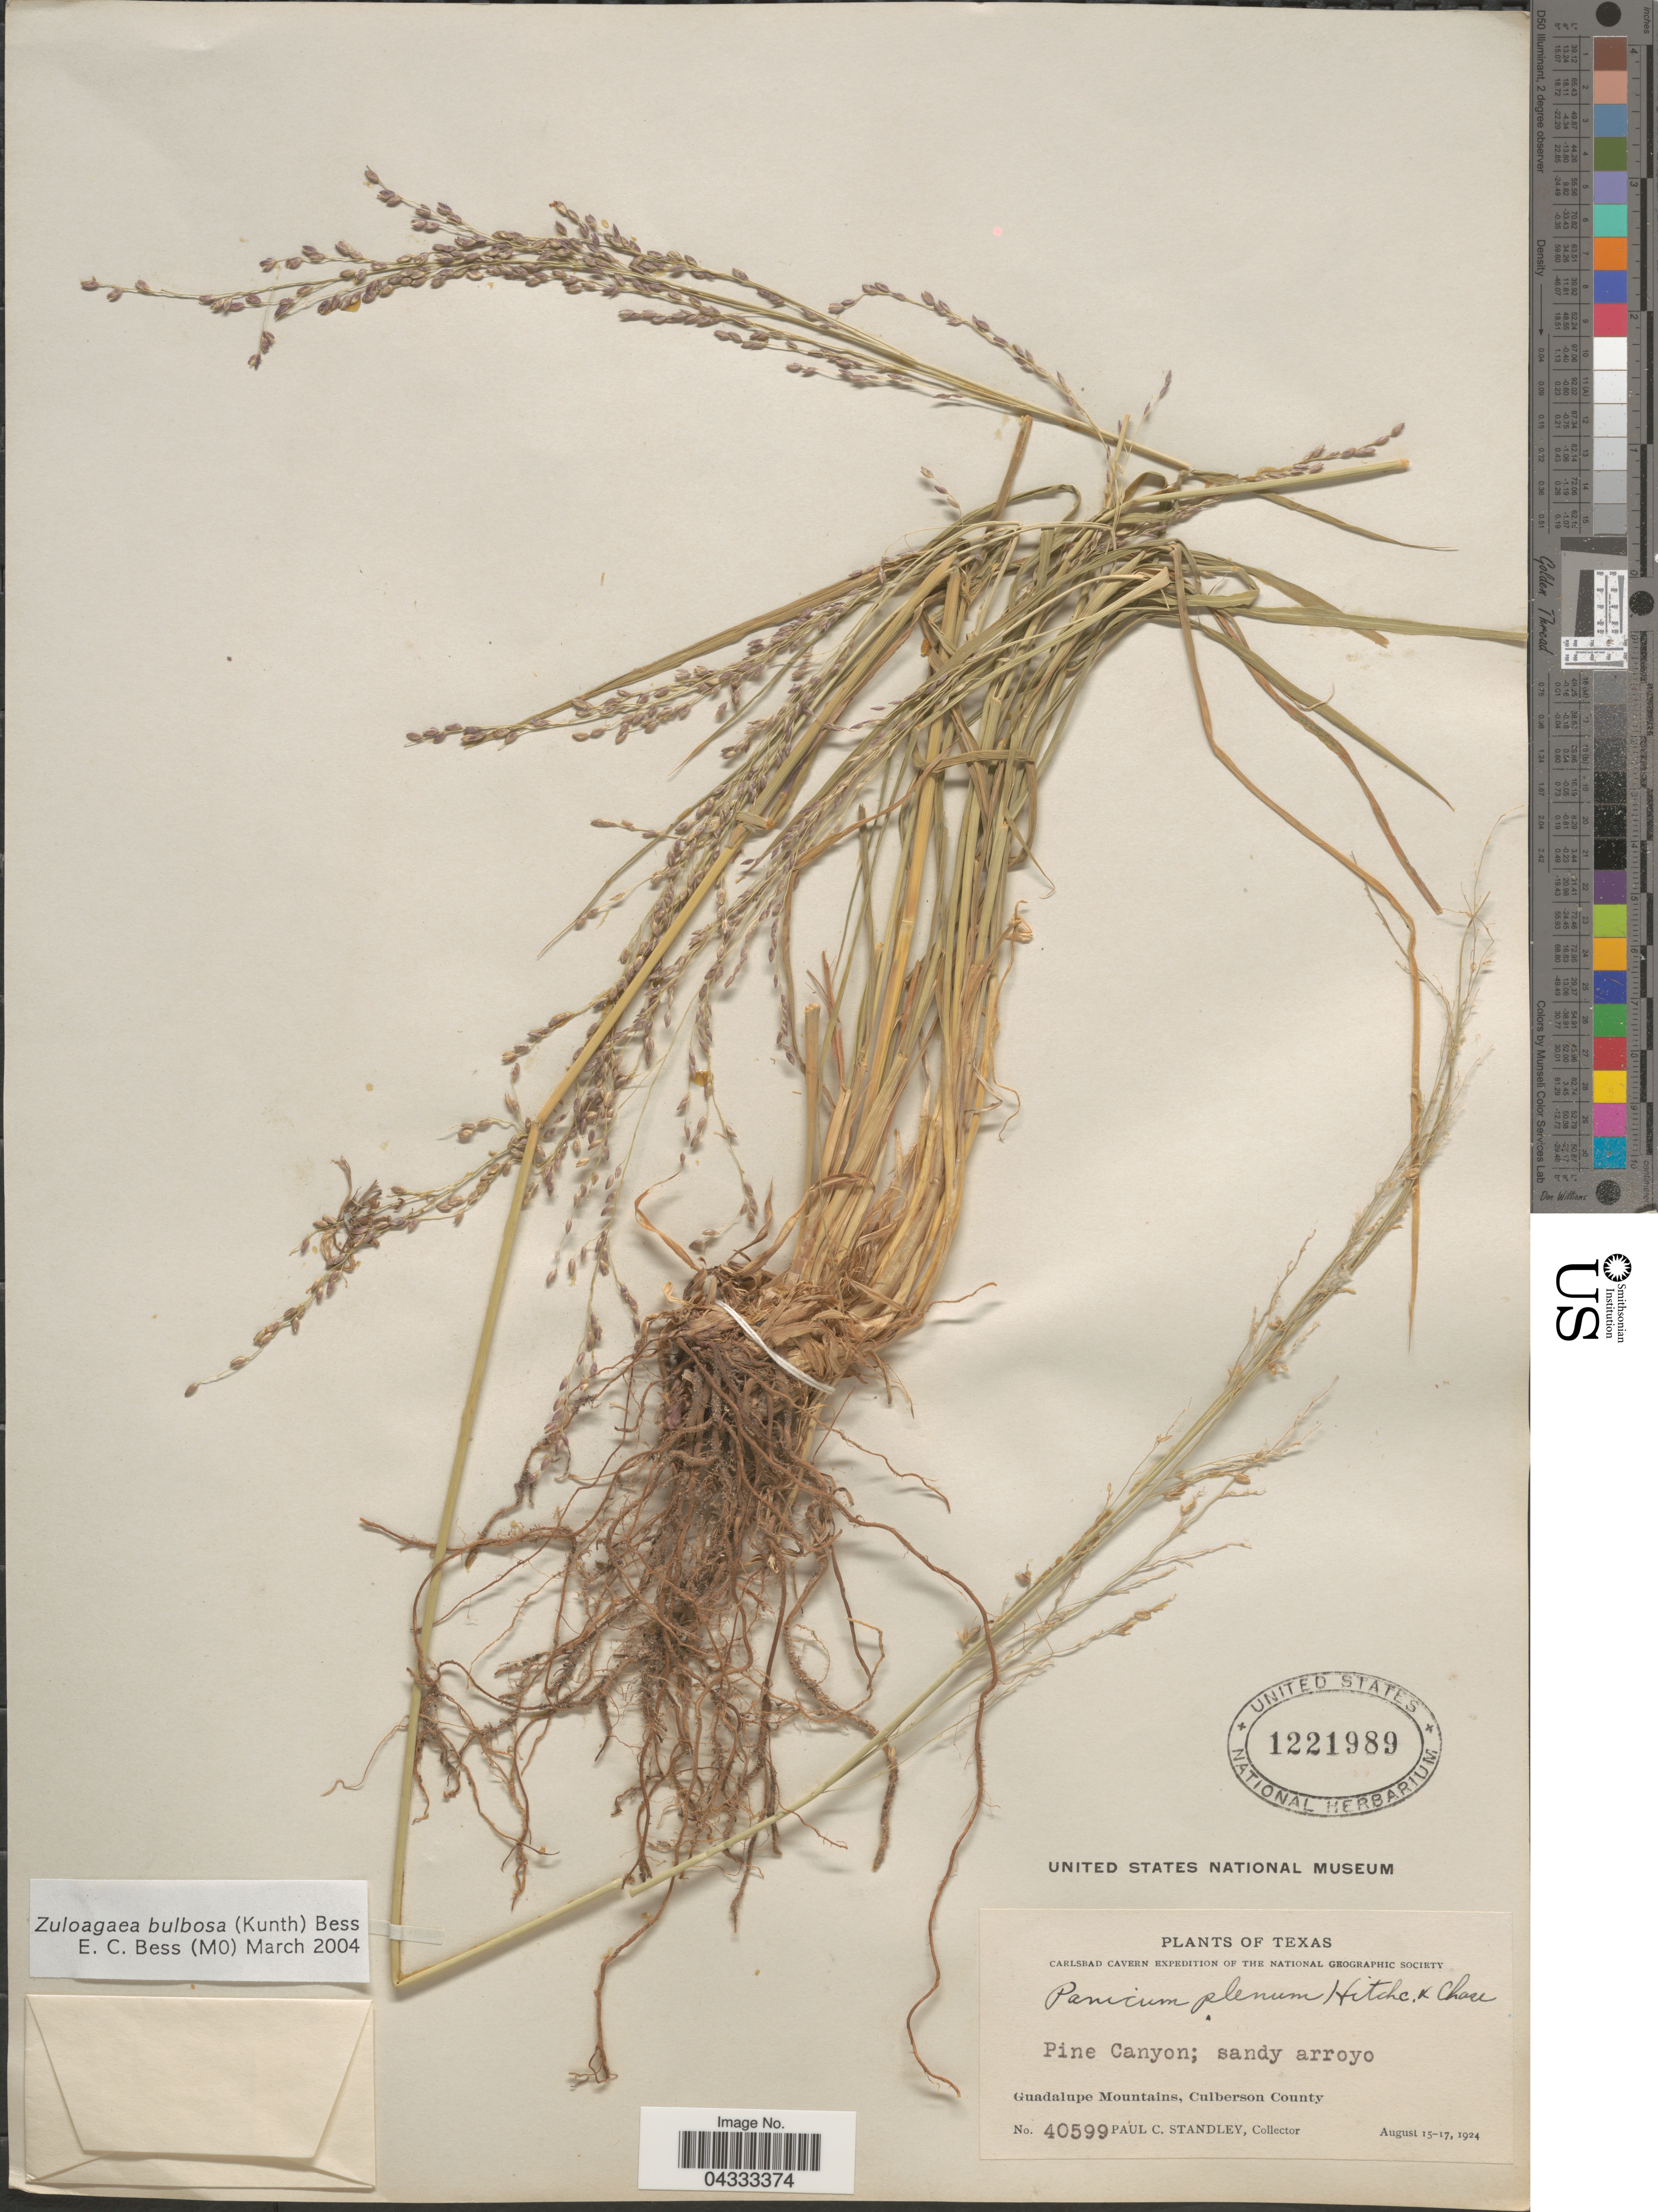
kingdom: Plantae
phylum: Tracheophyta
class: Liliopsida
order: Poales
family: Poaceae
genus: Zuloagaea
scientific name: Zuloagaea bulbosa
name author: (Kunth) E. Bess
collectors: P. C. Standley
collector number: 40599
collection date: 1924-08-15/1924-08-17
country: United States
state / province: Texas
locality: Carlsbad Cavern Expedition of The National Geographic Society. Pine Canyon; sandy arroyo. Guadalupe Mountains, Culberson County.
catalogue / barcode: US 1221989